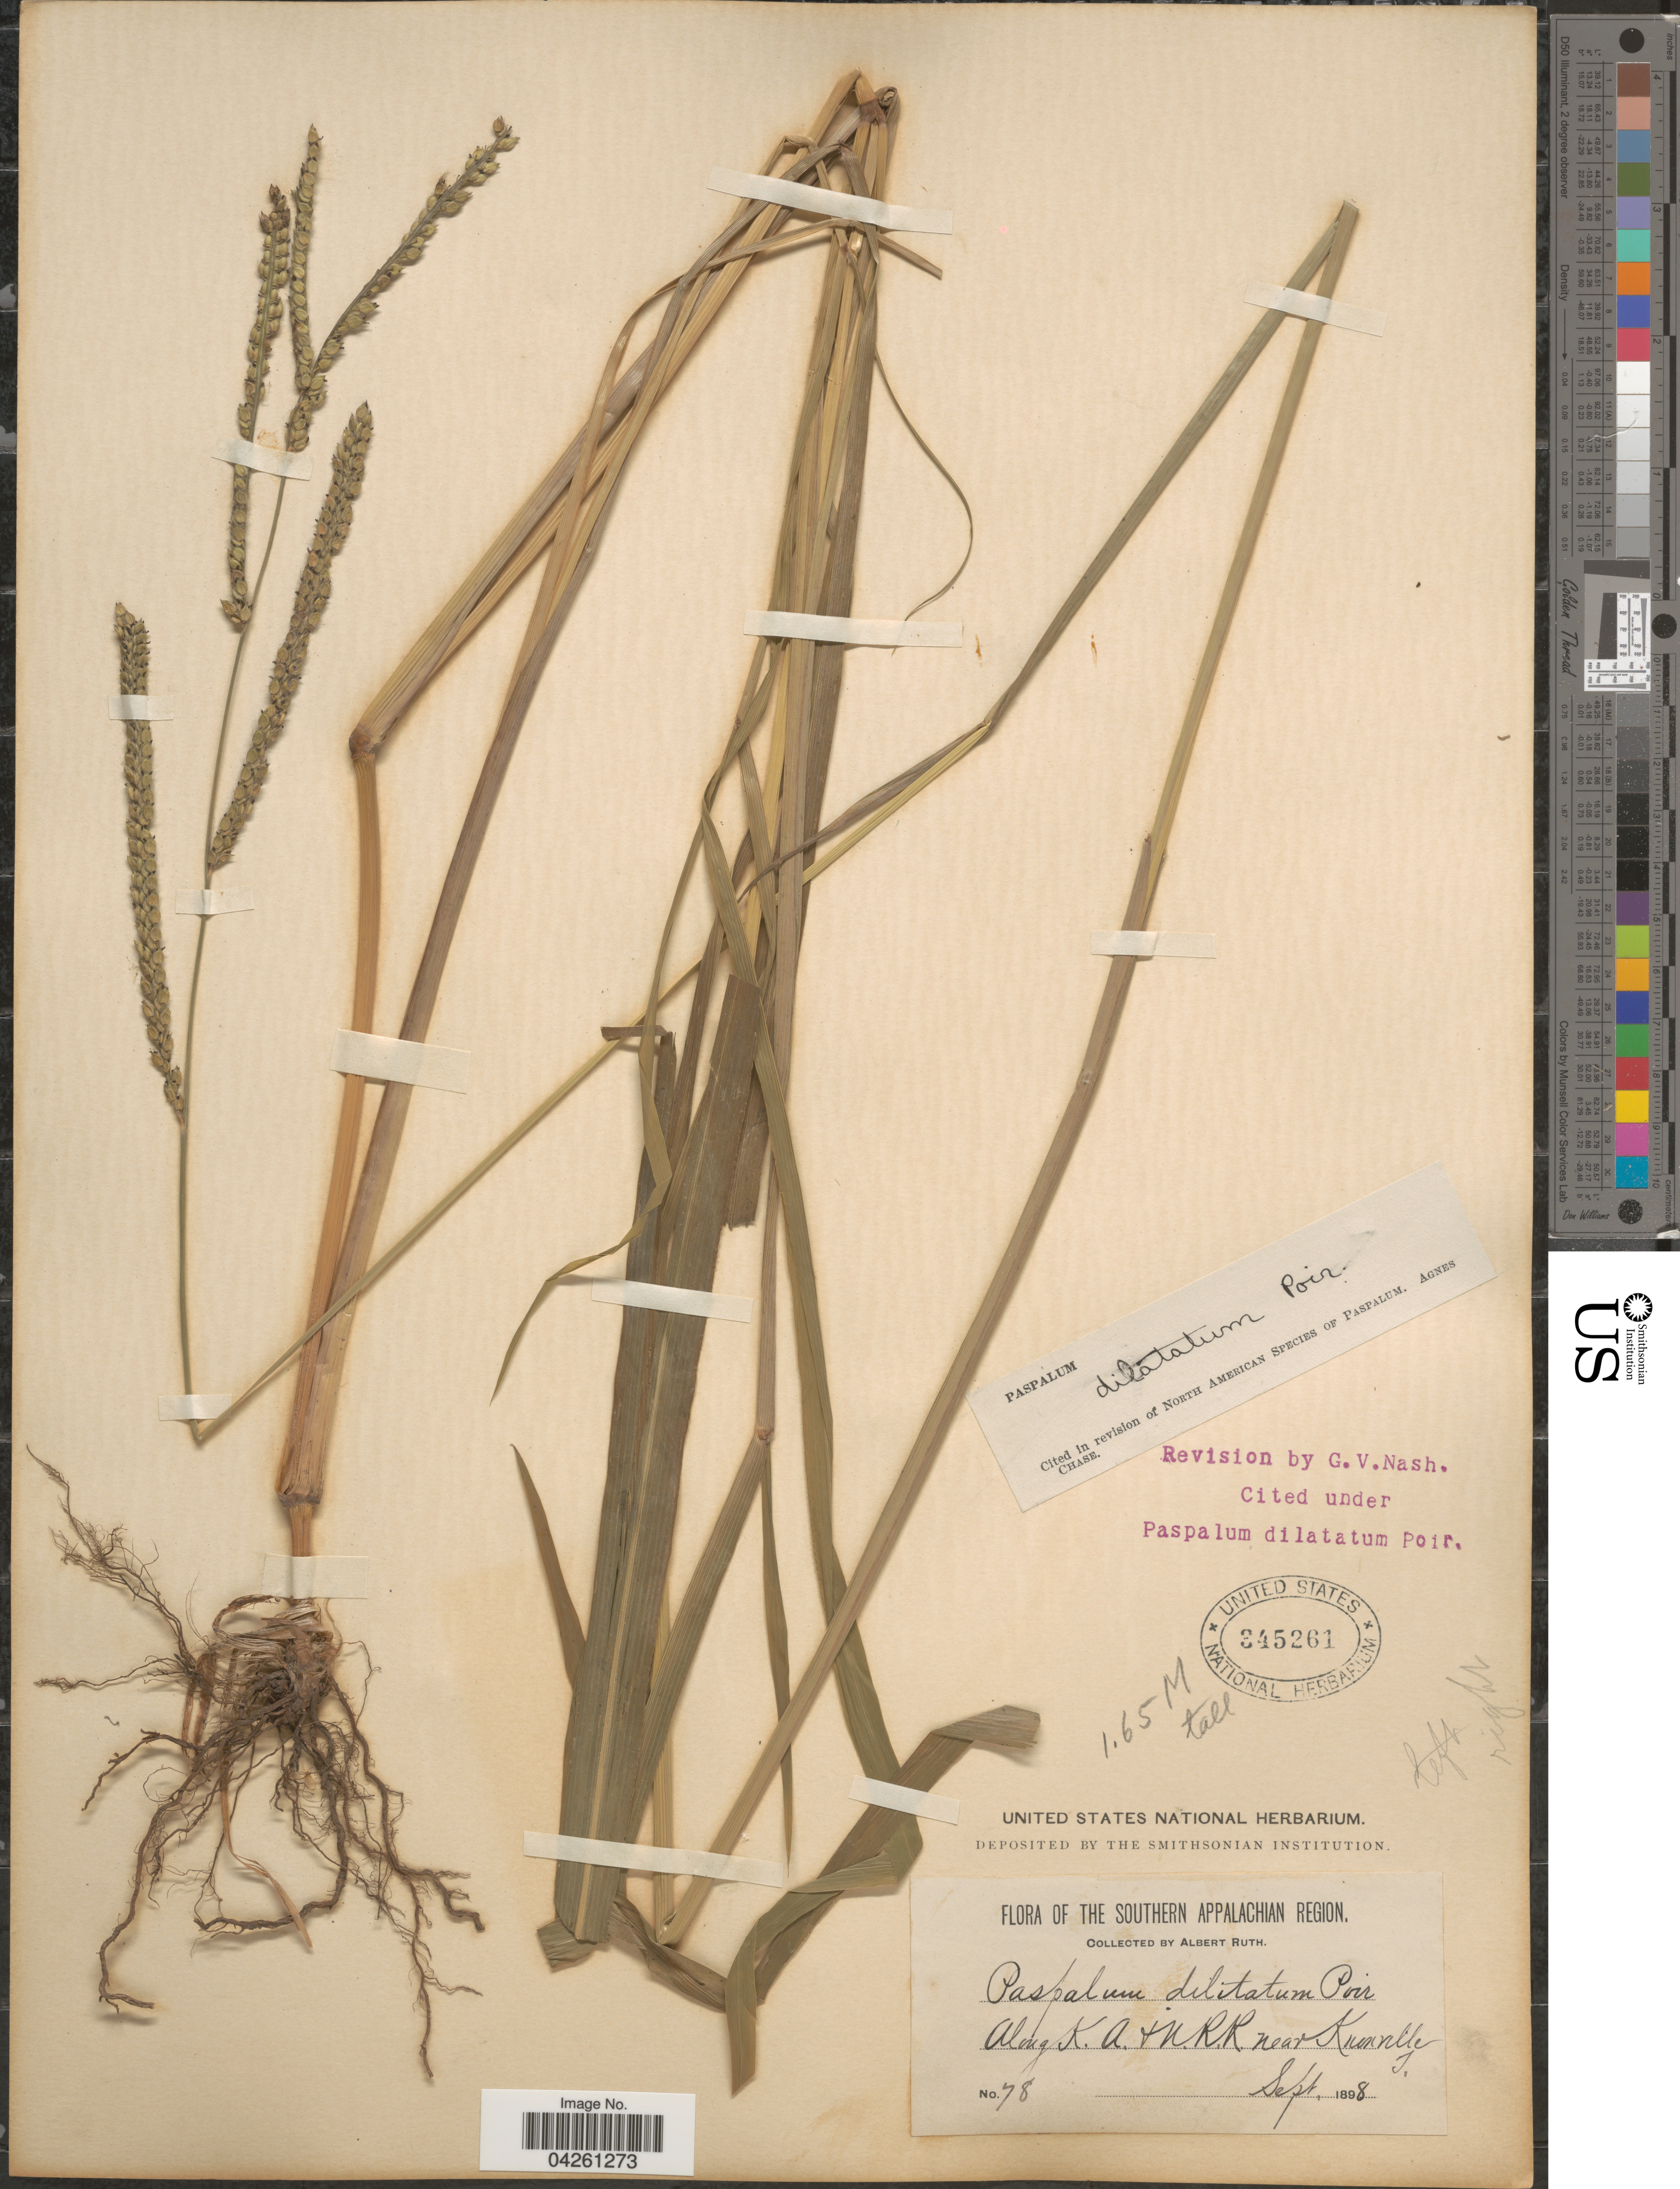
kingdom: Plantae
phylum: Tracheophyta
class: Liliopsida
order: Poales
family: Poaceae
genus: Paspalum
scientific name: Paspalum dilatatum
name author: Poir.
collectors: A. Ruth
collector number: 78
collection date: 1898-09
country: United States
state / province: Tennessee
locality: Southern Appalachian Region. Along K. A. + N.R.R. near Knoxville.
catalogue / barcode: US 345261